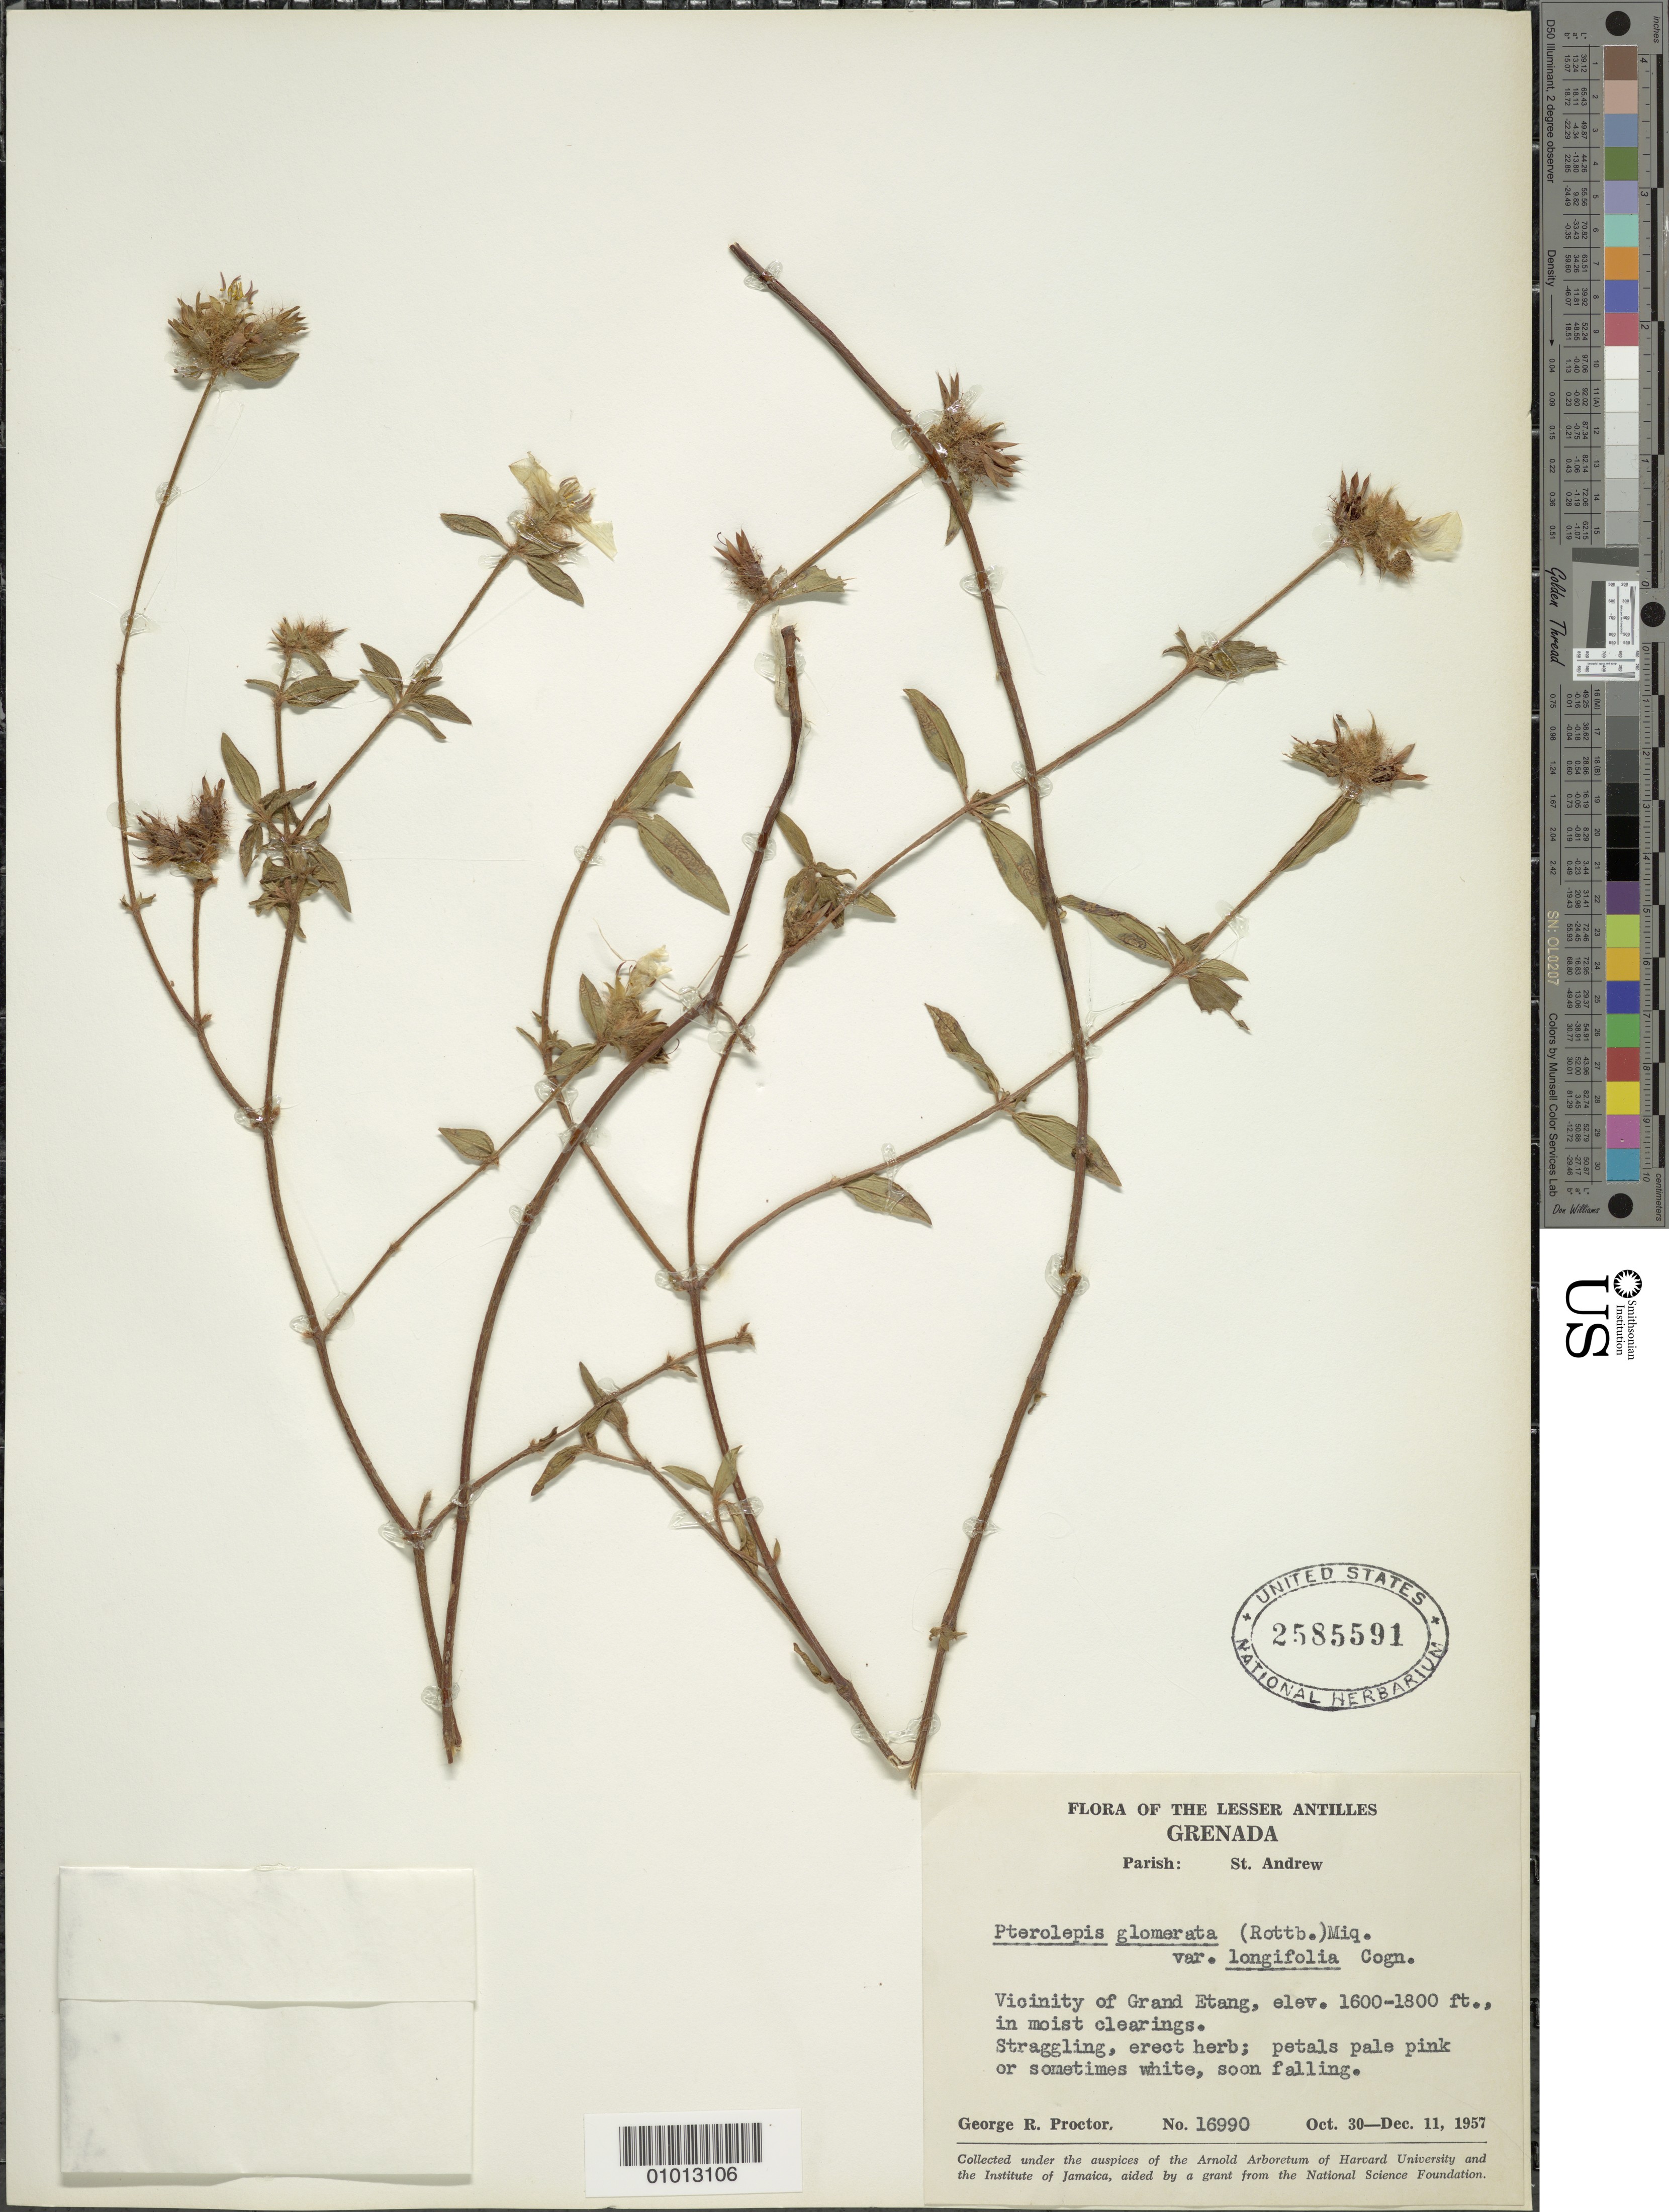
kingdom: Plantae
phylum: Tracheophyta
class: Magnoliopsida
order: Myrtales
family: Melastomataceae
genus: Pterolepis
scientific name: Pterolepis glomerata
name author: (Rottb.) Miq.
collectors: G. R. Proctor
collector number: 16990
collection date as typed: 30 Oct 1957 to 11 Dec 1957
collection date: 1957-10-30/1957-12-11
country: Grenada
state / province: Saint Andrew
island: Grenada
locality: Vicinity of Grand Etang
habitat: In moist clearings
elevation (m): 488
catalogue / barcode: US 2585591